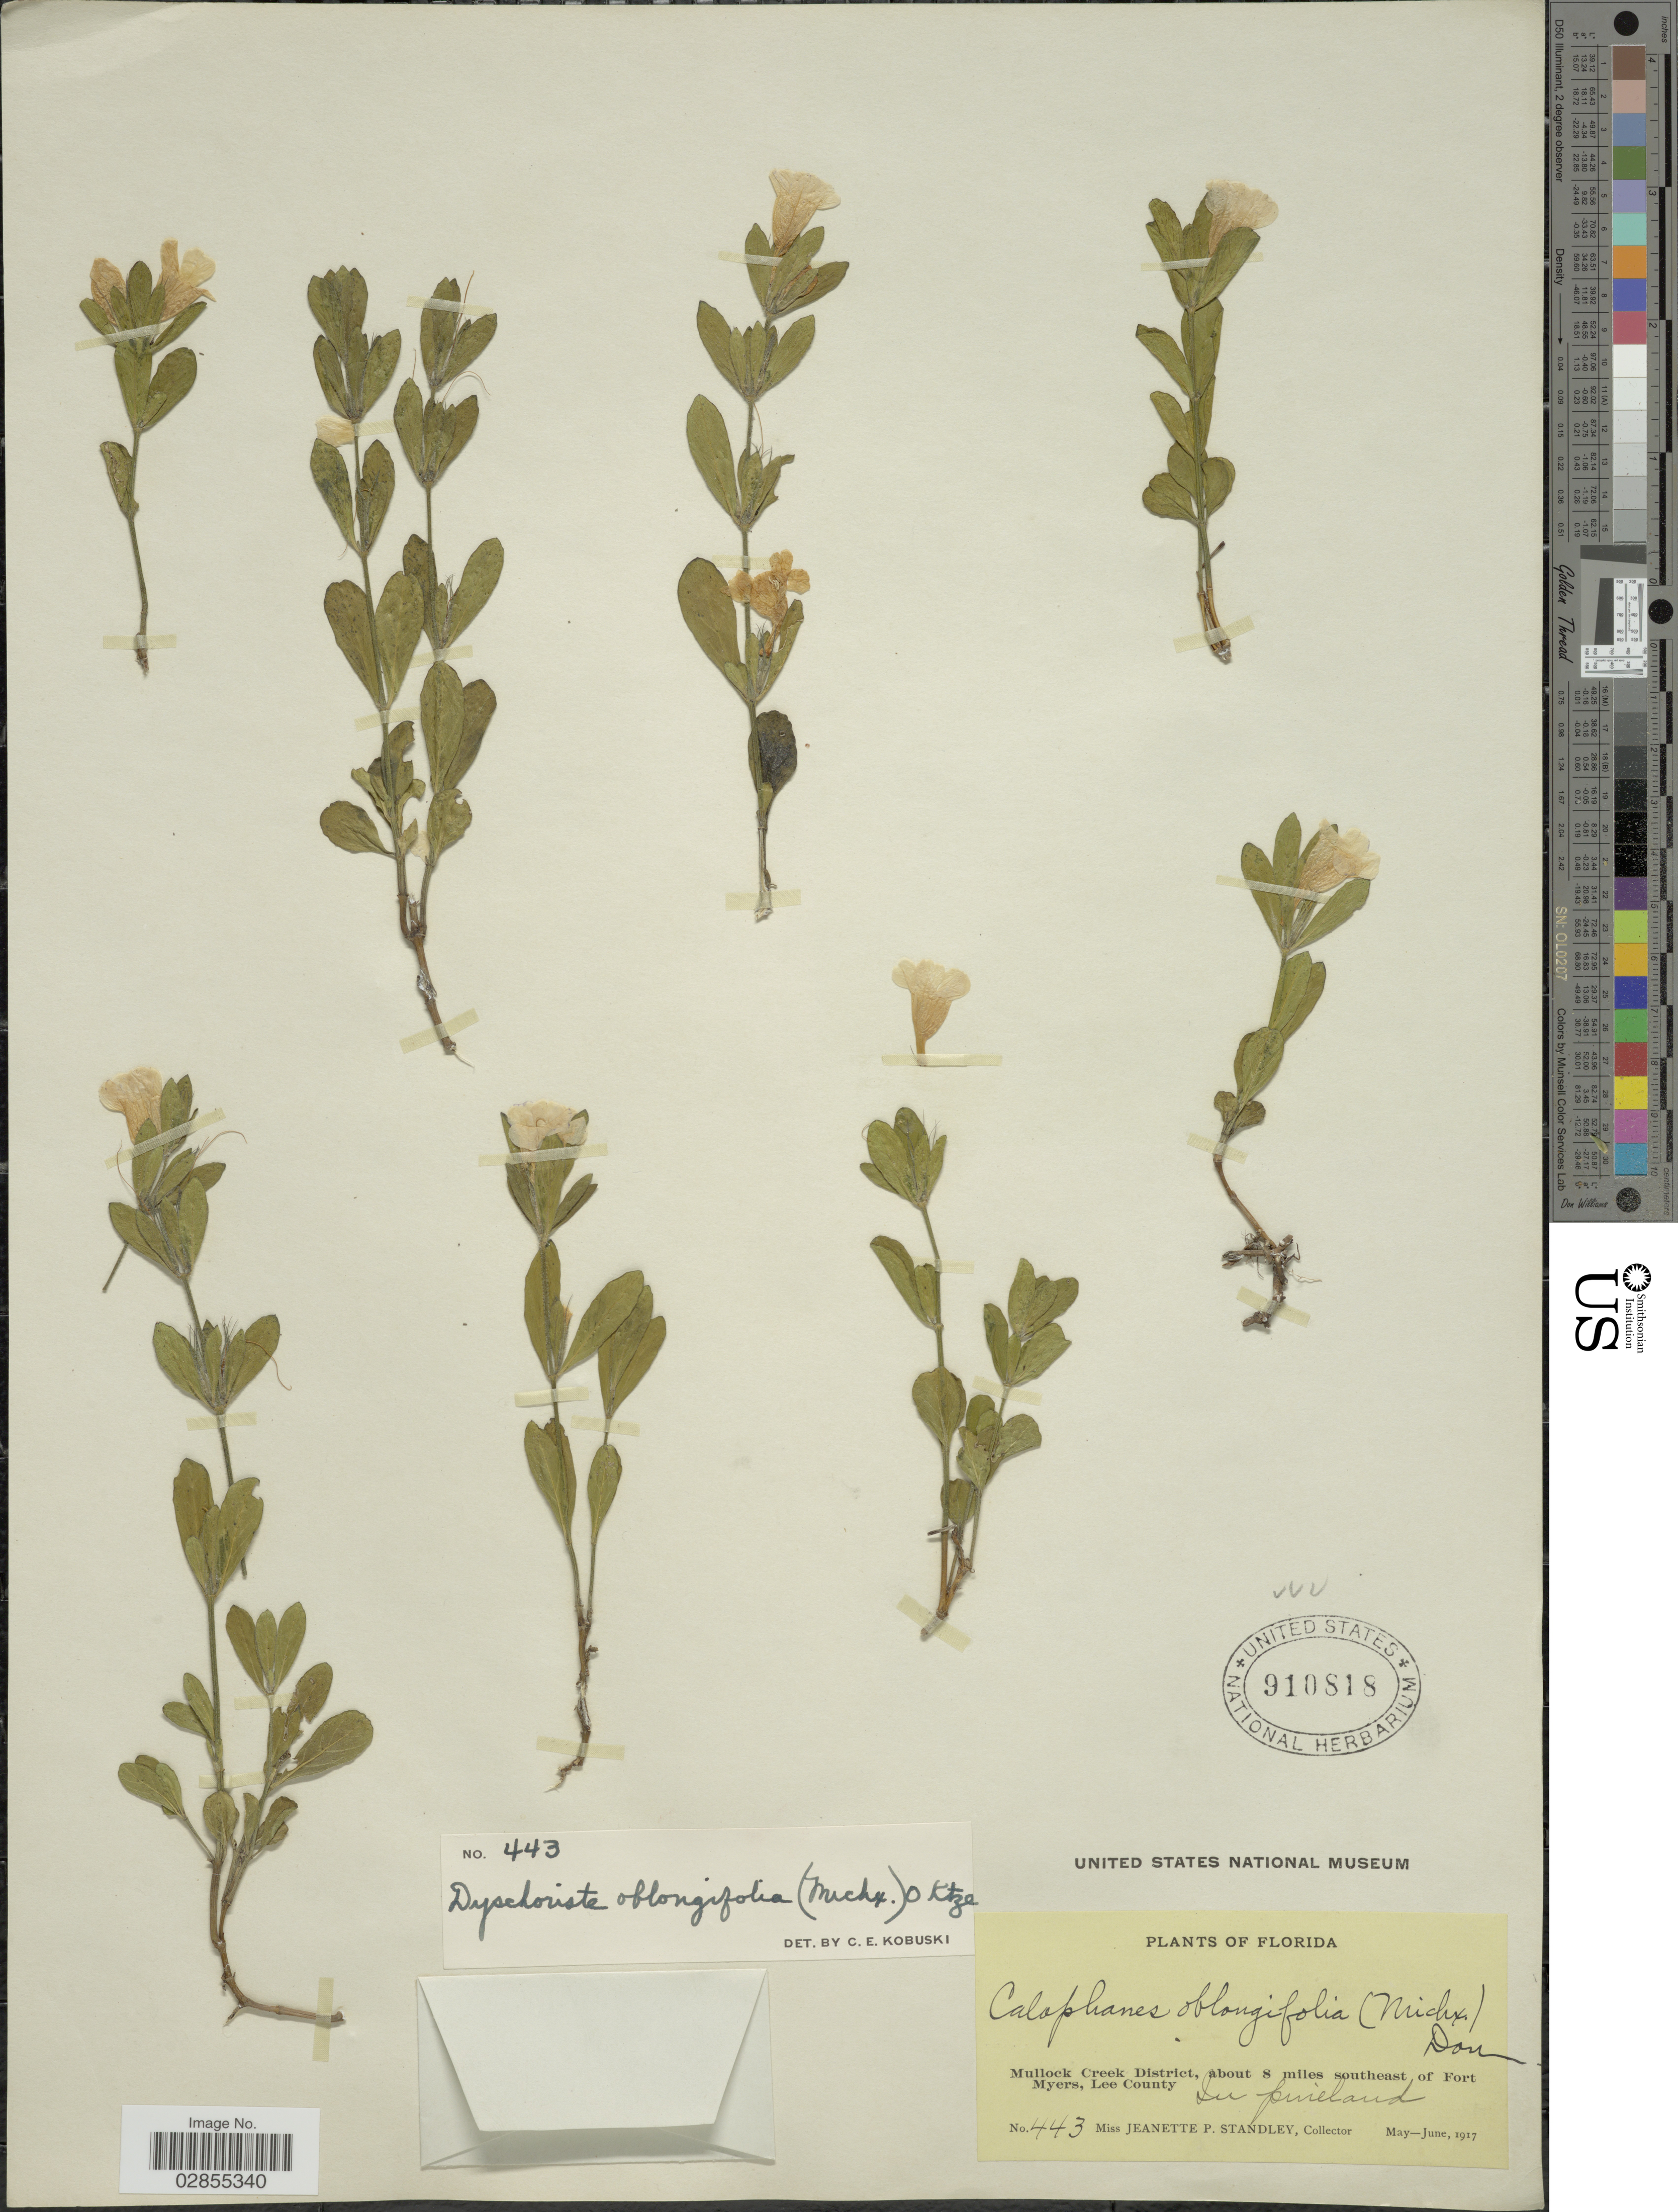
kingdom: Plantae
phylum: Tracheophyta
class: Magnoliopsida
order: Lamiales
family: Acanthaceae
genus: Dyschoriste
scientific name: Dyschoriste oblongifolia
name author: (Michx.) Kuntze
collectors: J. P. Standley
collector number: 443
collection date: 1917-05/1917-06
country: United States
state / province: Florida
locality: Mullock Creek District, about 8 miles southeast of Fort Myers, Lee County.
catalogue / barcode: US 910818